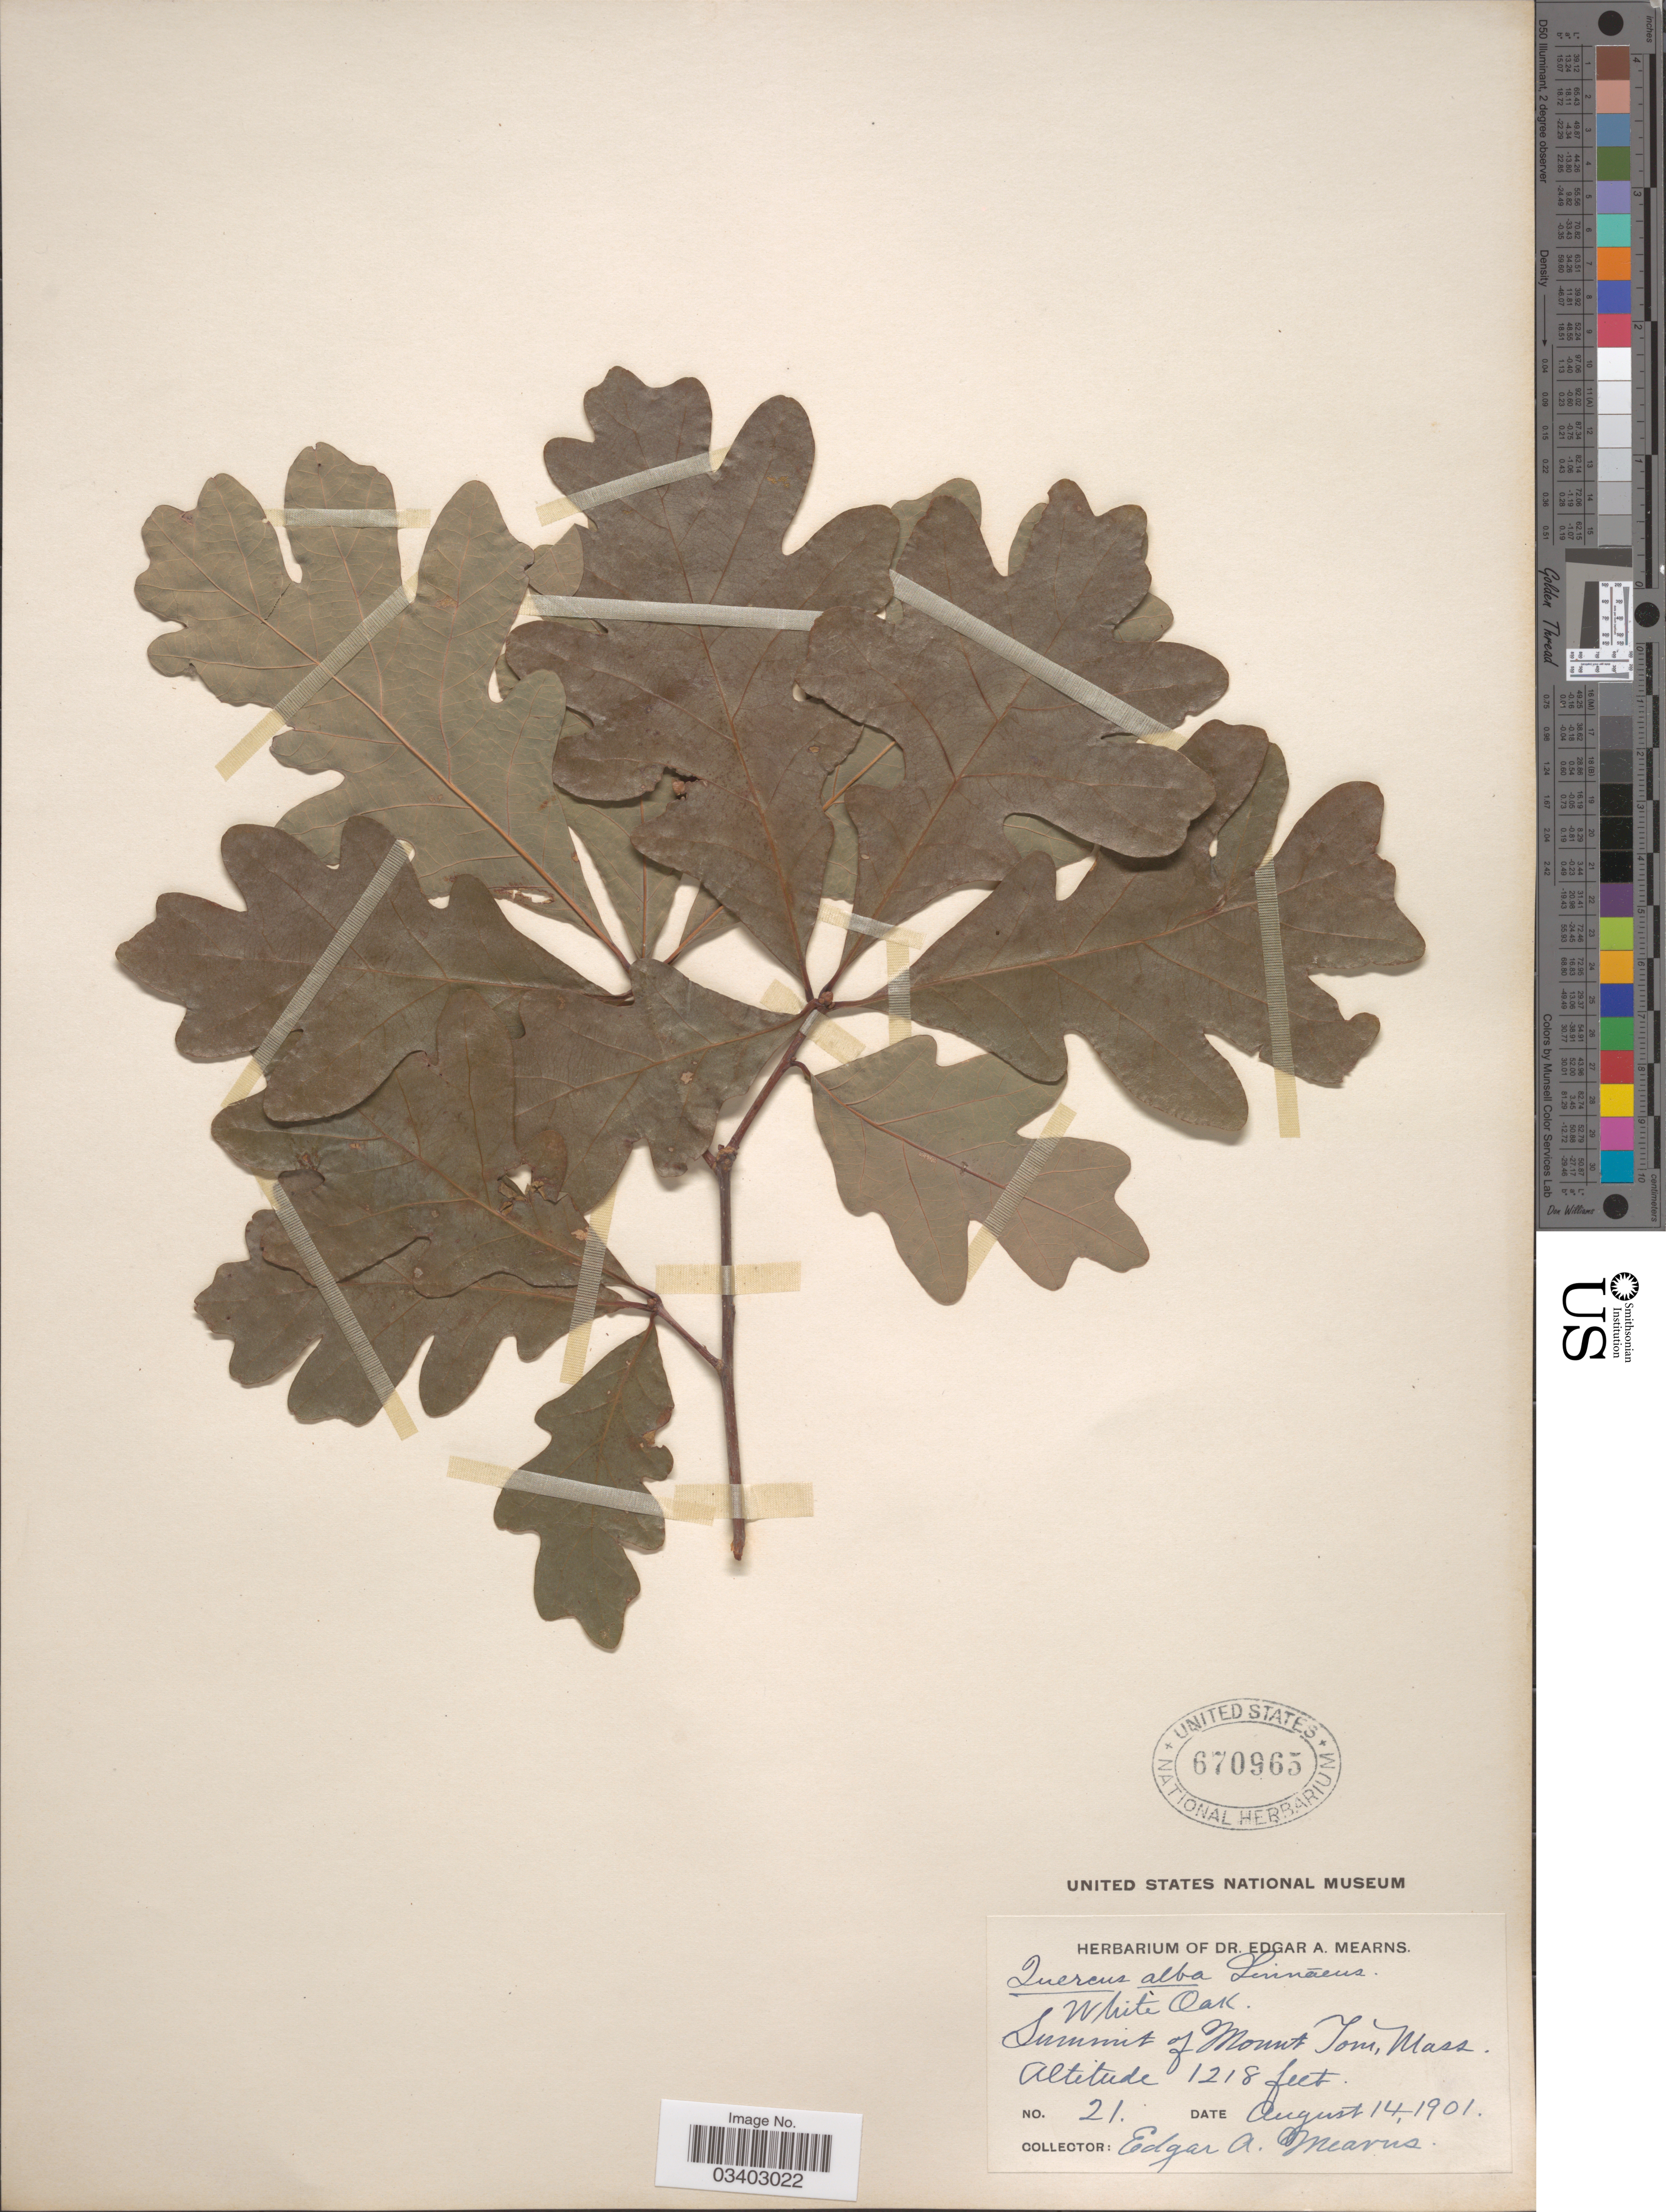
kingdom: Plantae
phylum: Tracheophyta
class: Magnoliopsida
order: Fagales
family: Fagaceae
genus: Quercus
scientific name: Quercus alba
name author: L.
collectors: E. A. Mearns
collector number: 21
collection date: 1901-08-14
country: United States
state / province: Massachusetts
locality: Summit of Mount Tom.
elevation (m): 371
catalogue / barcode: US 670965